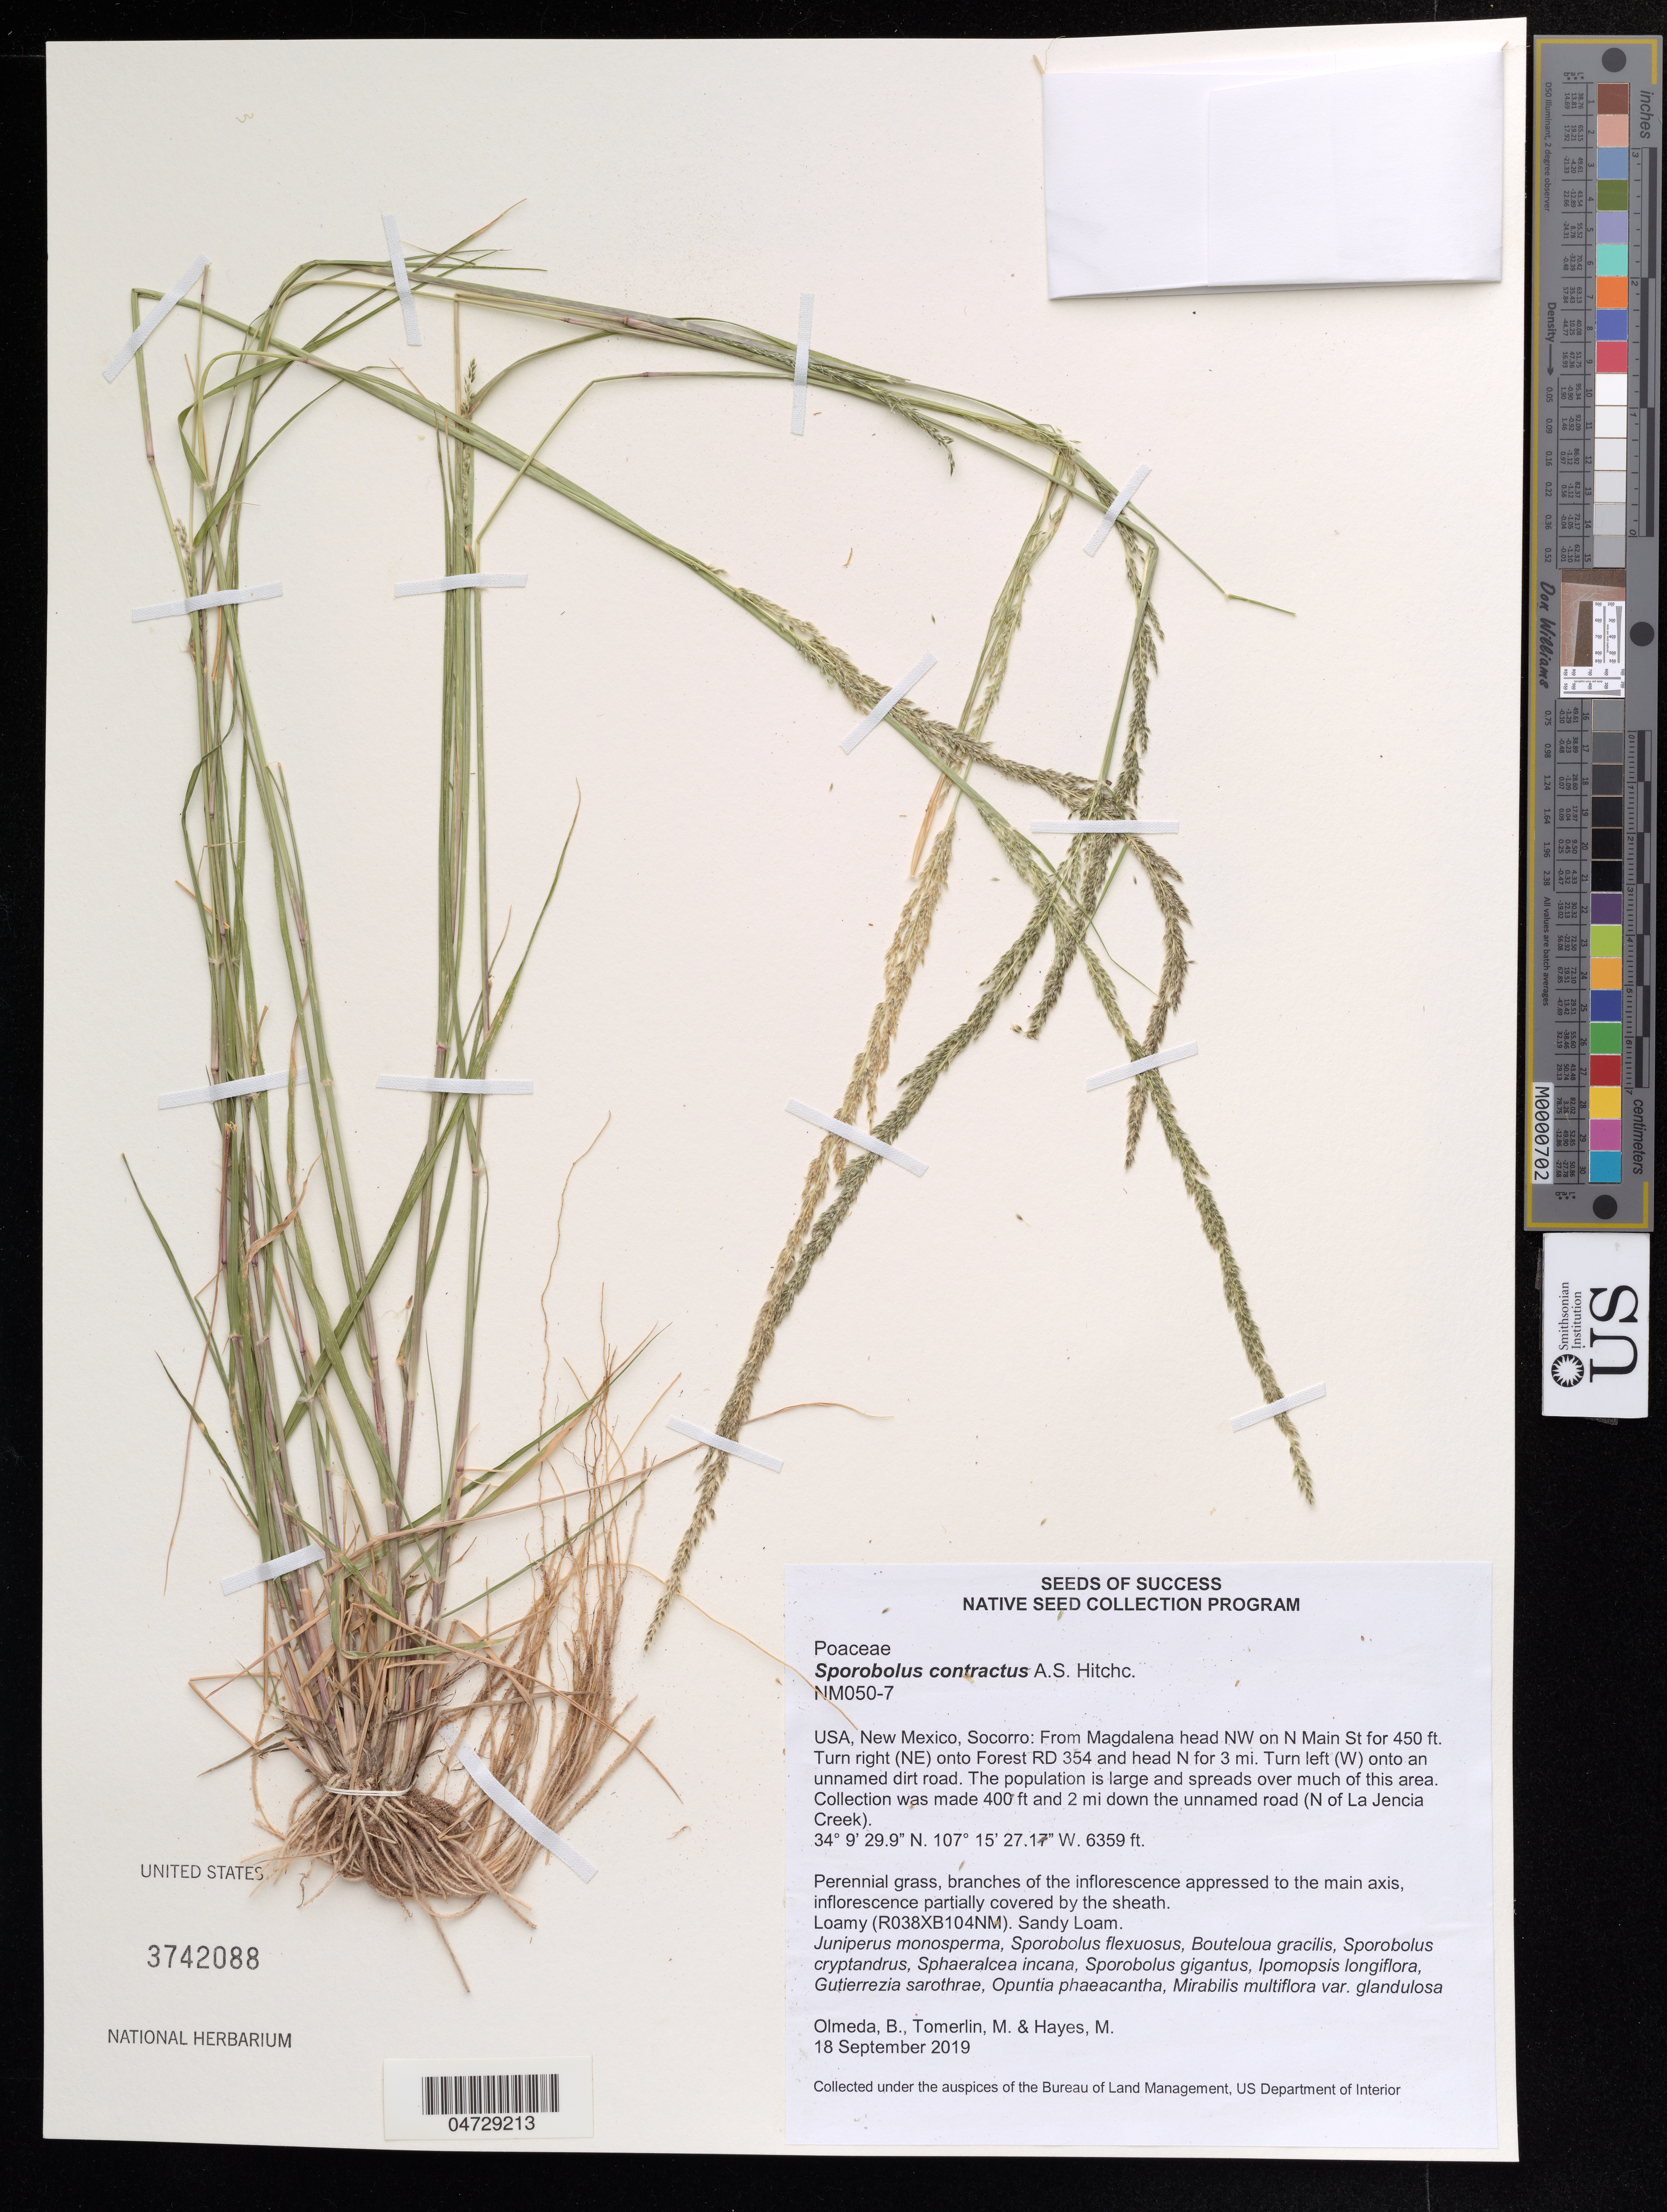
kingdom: Plantae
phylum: Tracheophyta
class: Liliopsida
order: Poales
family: Poaceae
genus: Sporobolus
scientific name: Sporobolus contractus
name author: Hitchc.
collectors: B. Olmeda, M. Tomerlin & M. Hayes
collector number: NM050-7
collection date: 2019-09-18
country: United States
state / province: New Mexico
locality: Socorro: From Magdalena head NW on N Main St for 450 ft. Turn right (NE) onto Forest RD 354 and head N for 3 mi.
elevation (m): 1938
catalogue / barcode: US 3742088